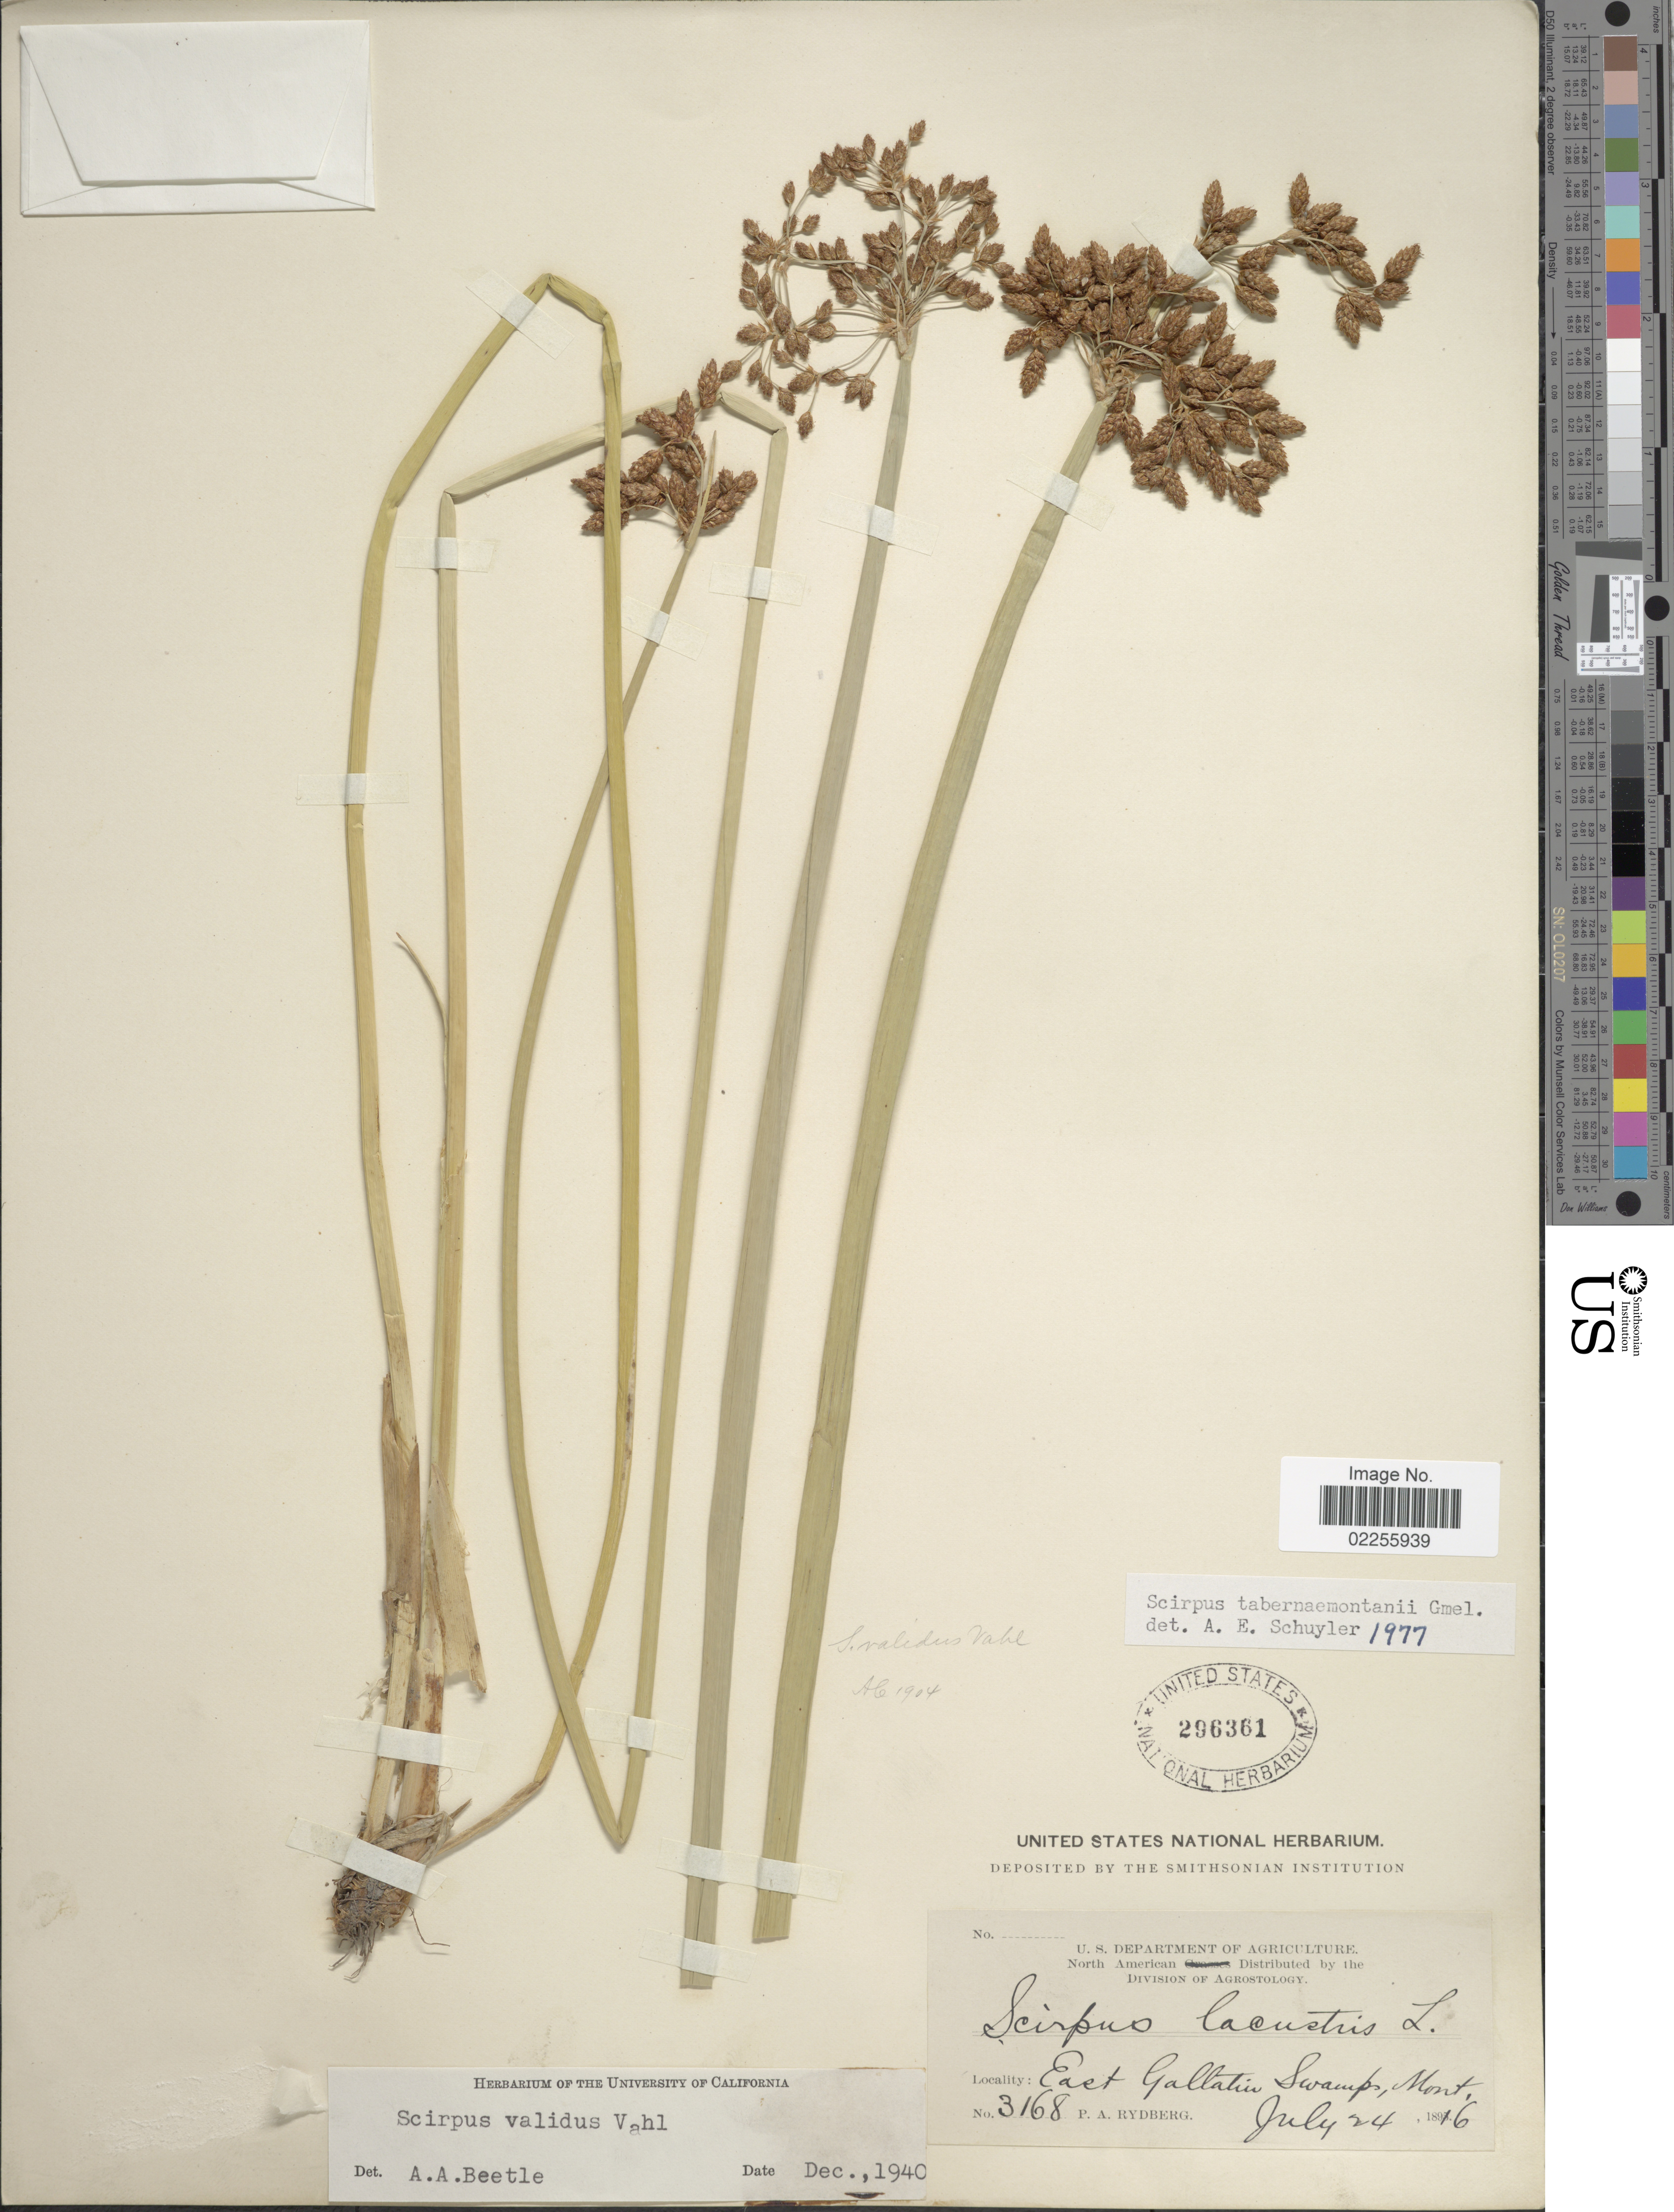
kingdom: Plantae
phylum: Tracheophyta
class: Liliopsida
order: Poales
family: Cyperaceae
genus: Schoenoplectus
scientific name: Schoenoplectus tabernaemontani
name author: (C.C. Gmel.) Palla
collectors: P. A. Rydberg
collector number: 3168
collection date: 1896-07-24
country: United States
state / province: Montana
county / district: Gallatin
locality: East Gallatin Swamps.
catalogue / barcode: US 296361